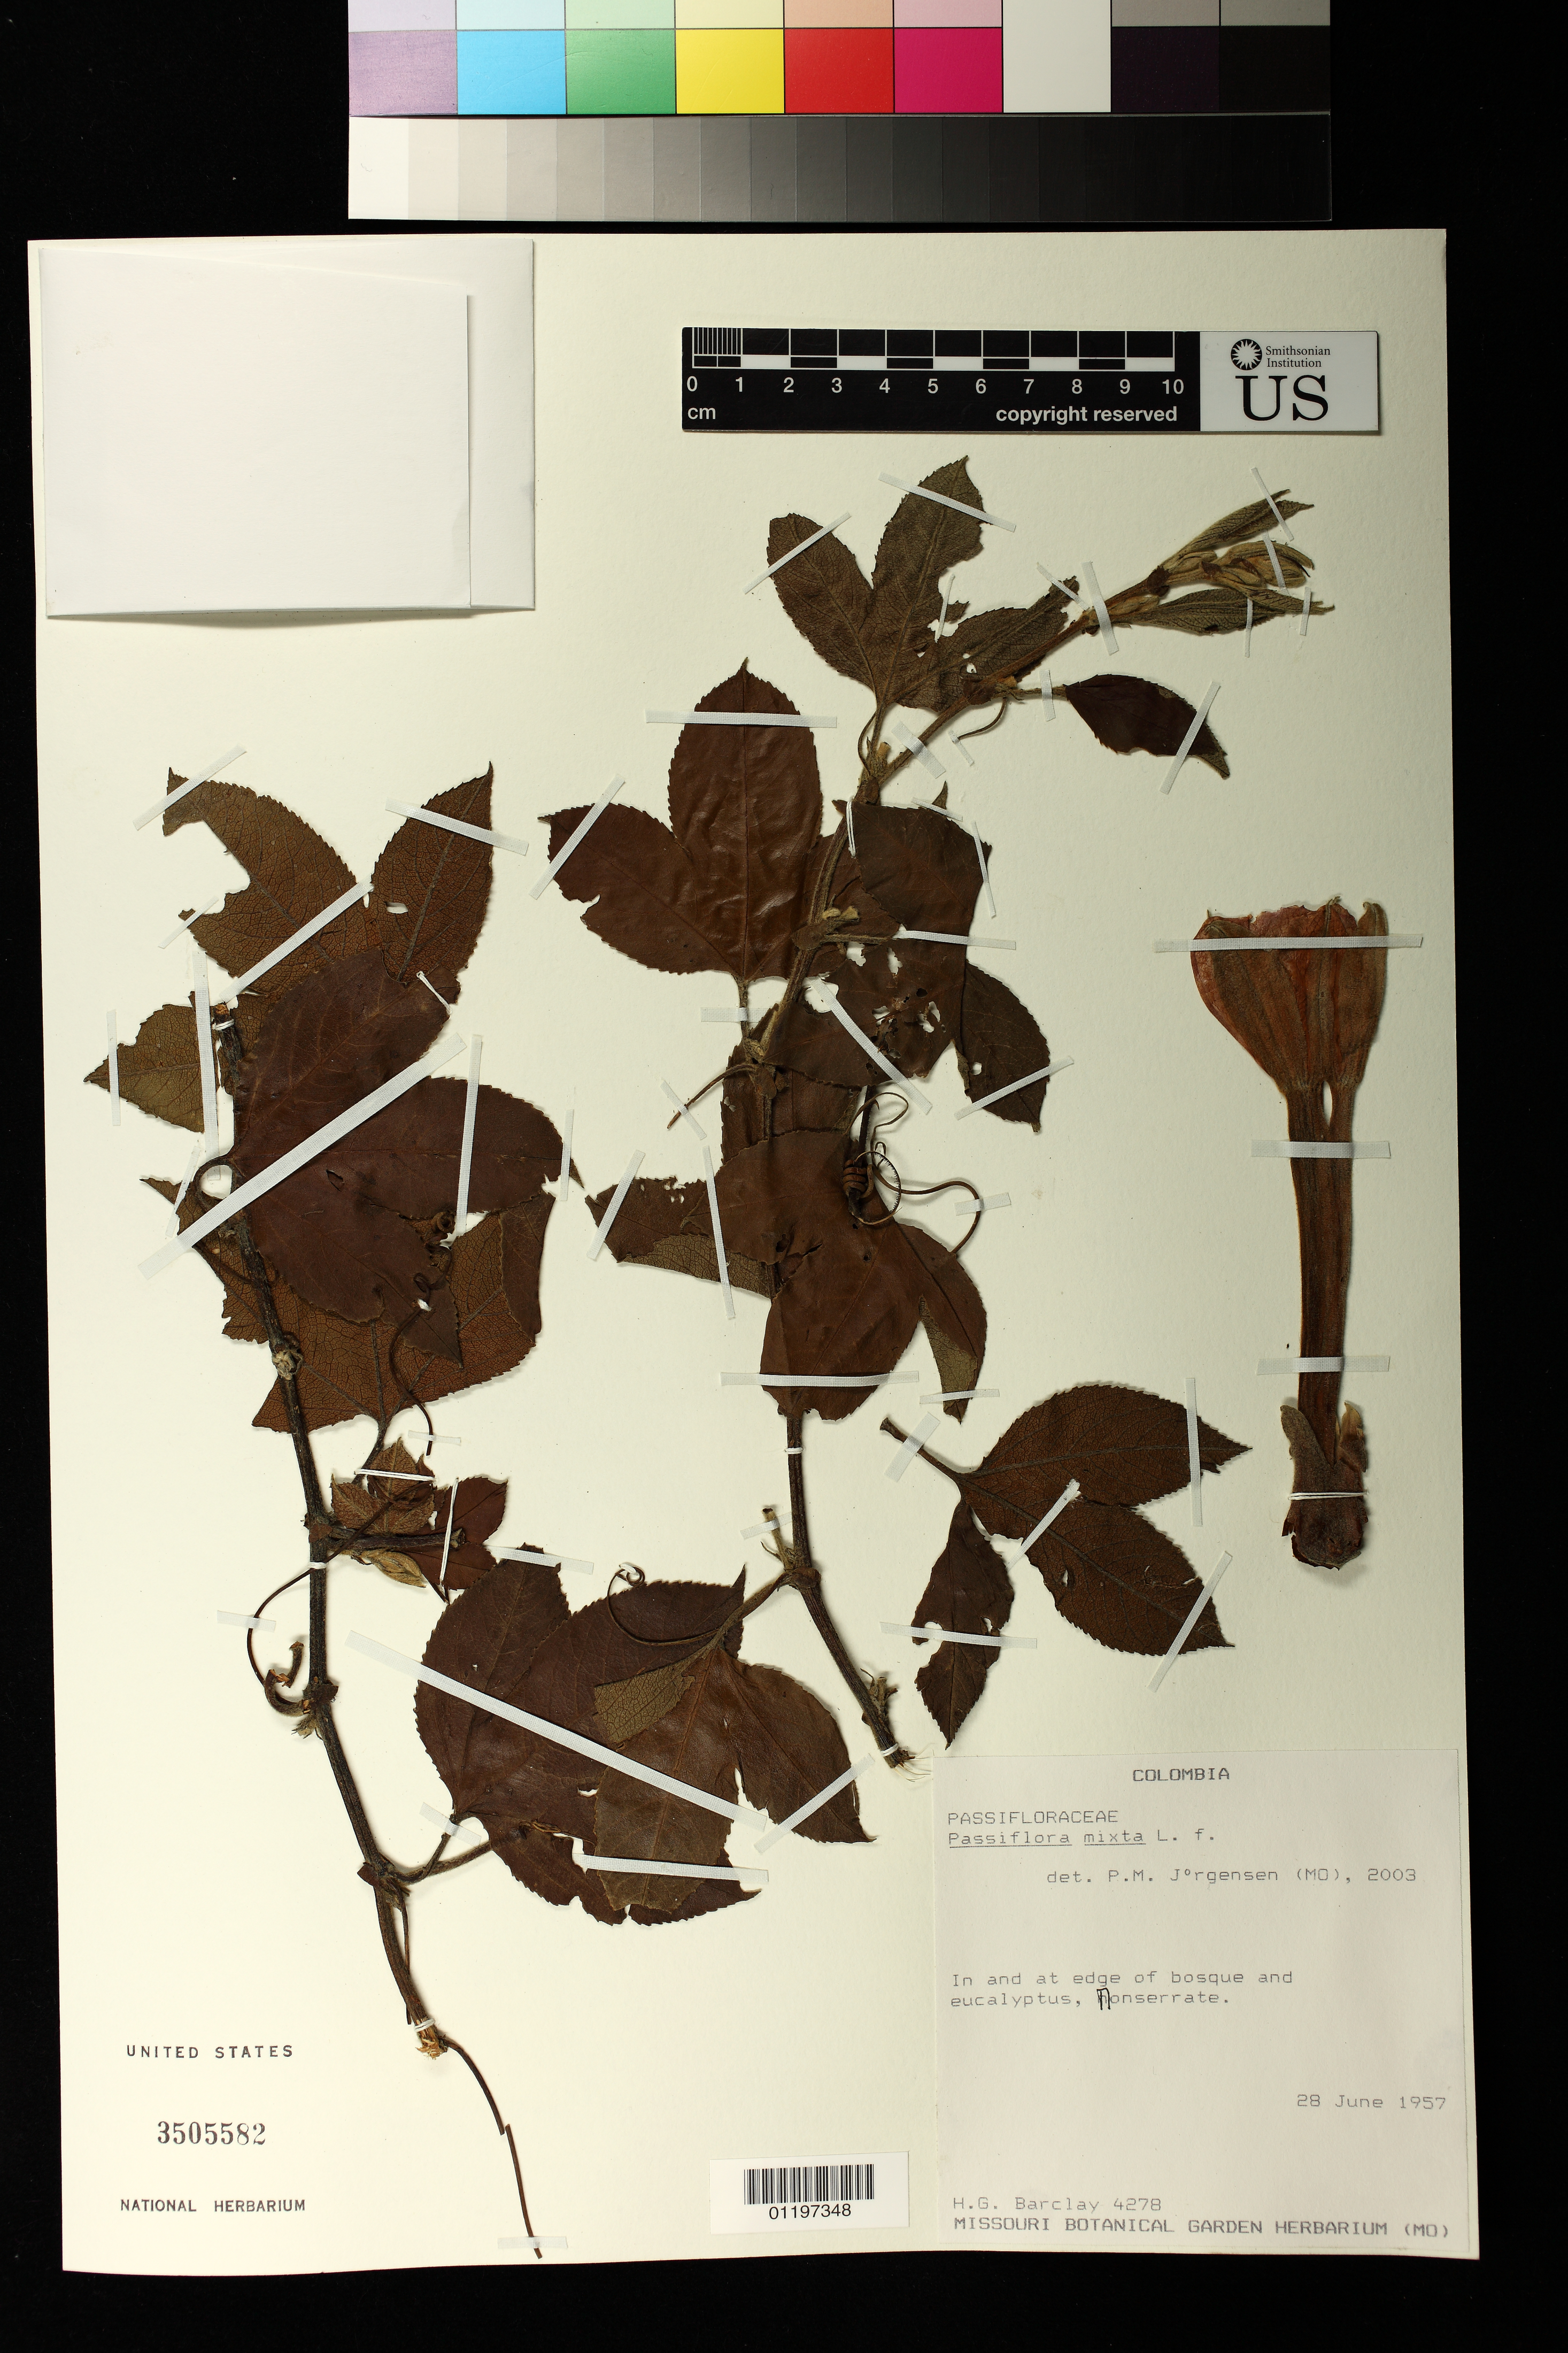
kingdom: Plantae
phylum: Tracheophyta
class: Magnoliopsida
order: Malpighiales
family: Passifloraceae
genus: Passiflora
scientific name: Passiflora mixta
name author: L. f.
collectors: H. G. Barclay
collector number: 4278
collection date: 1957-06-28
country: Colombia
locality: In and at edge of bosque and eucalyptus, nonserrate.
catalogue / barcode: US 3505582